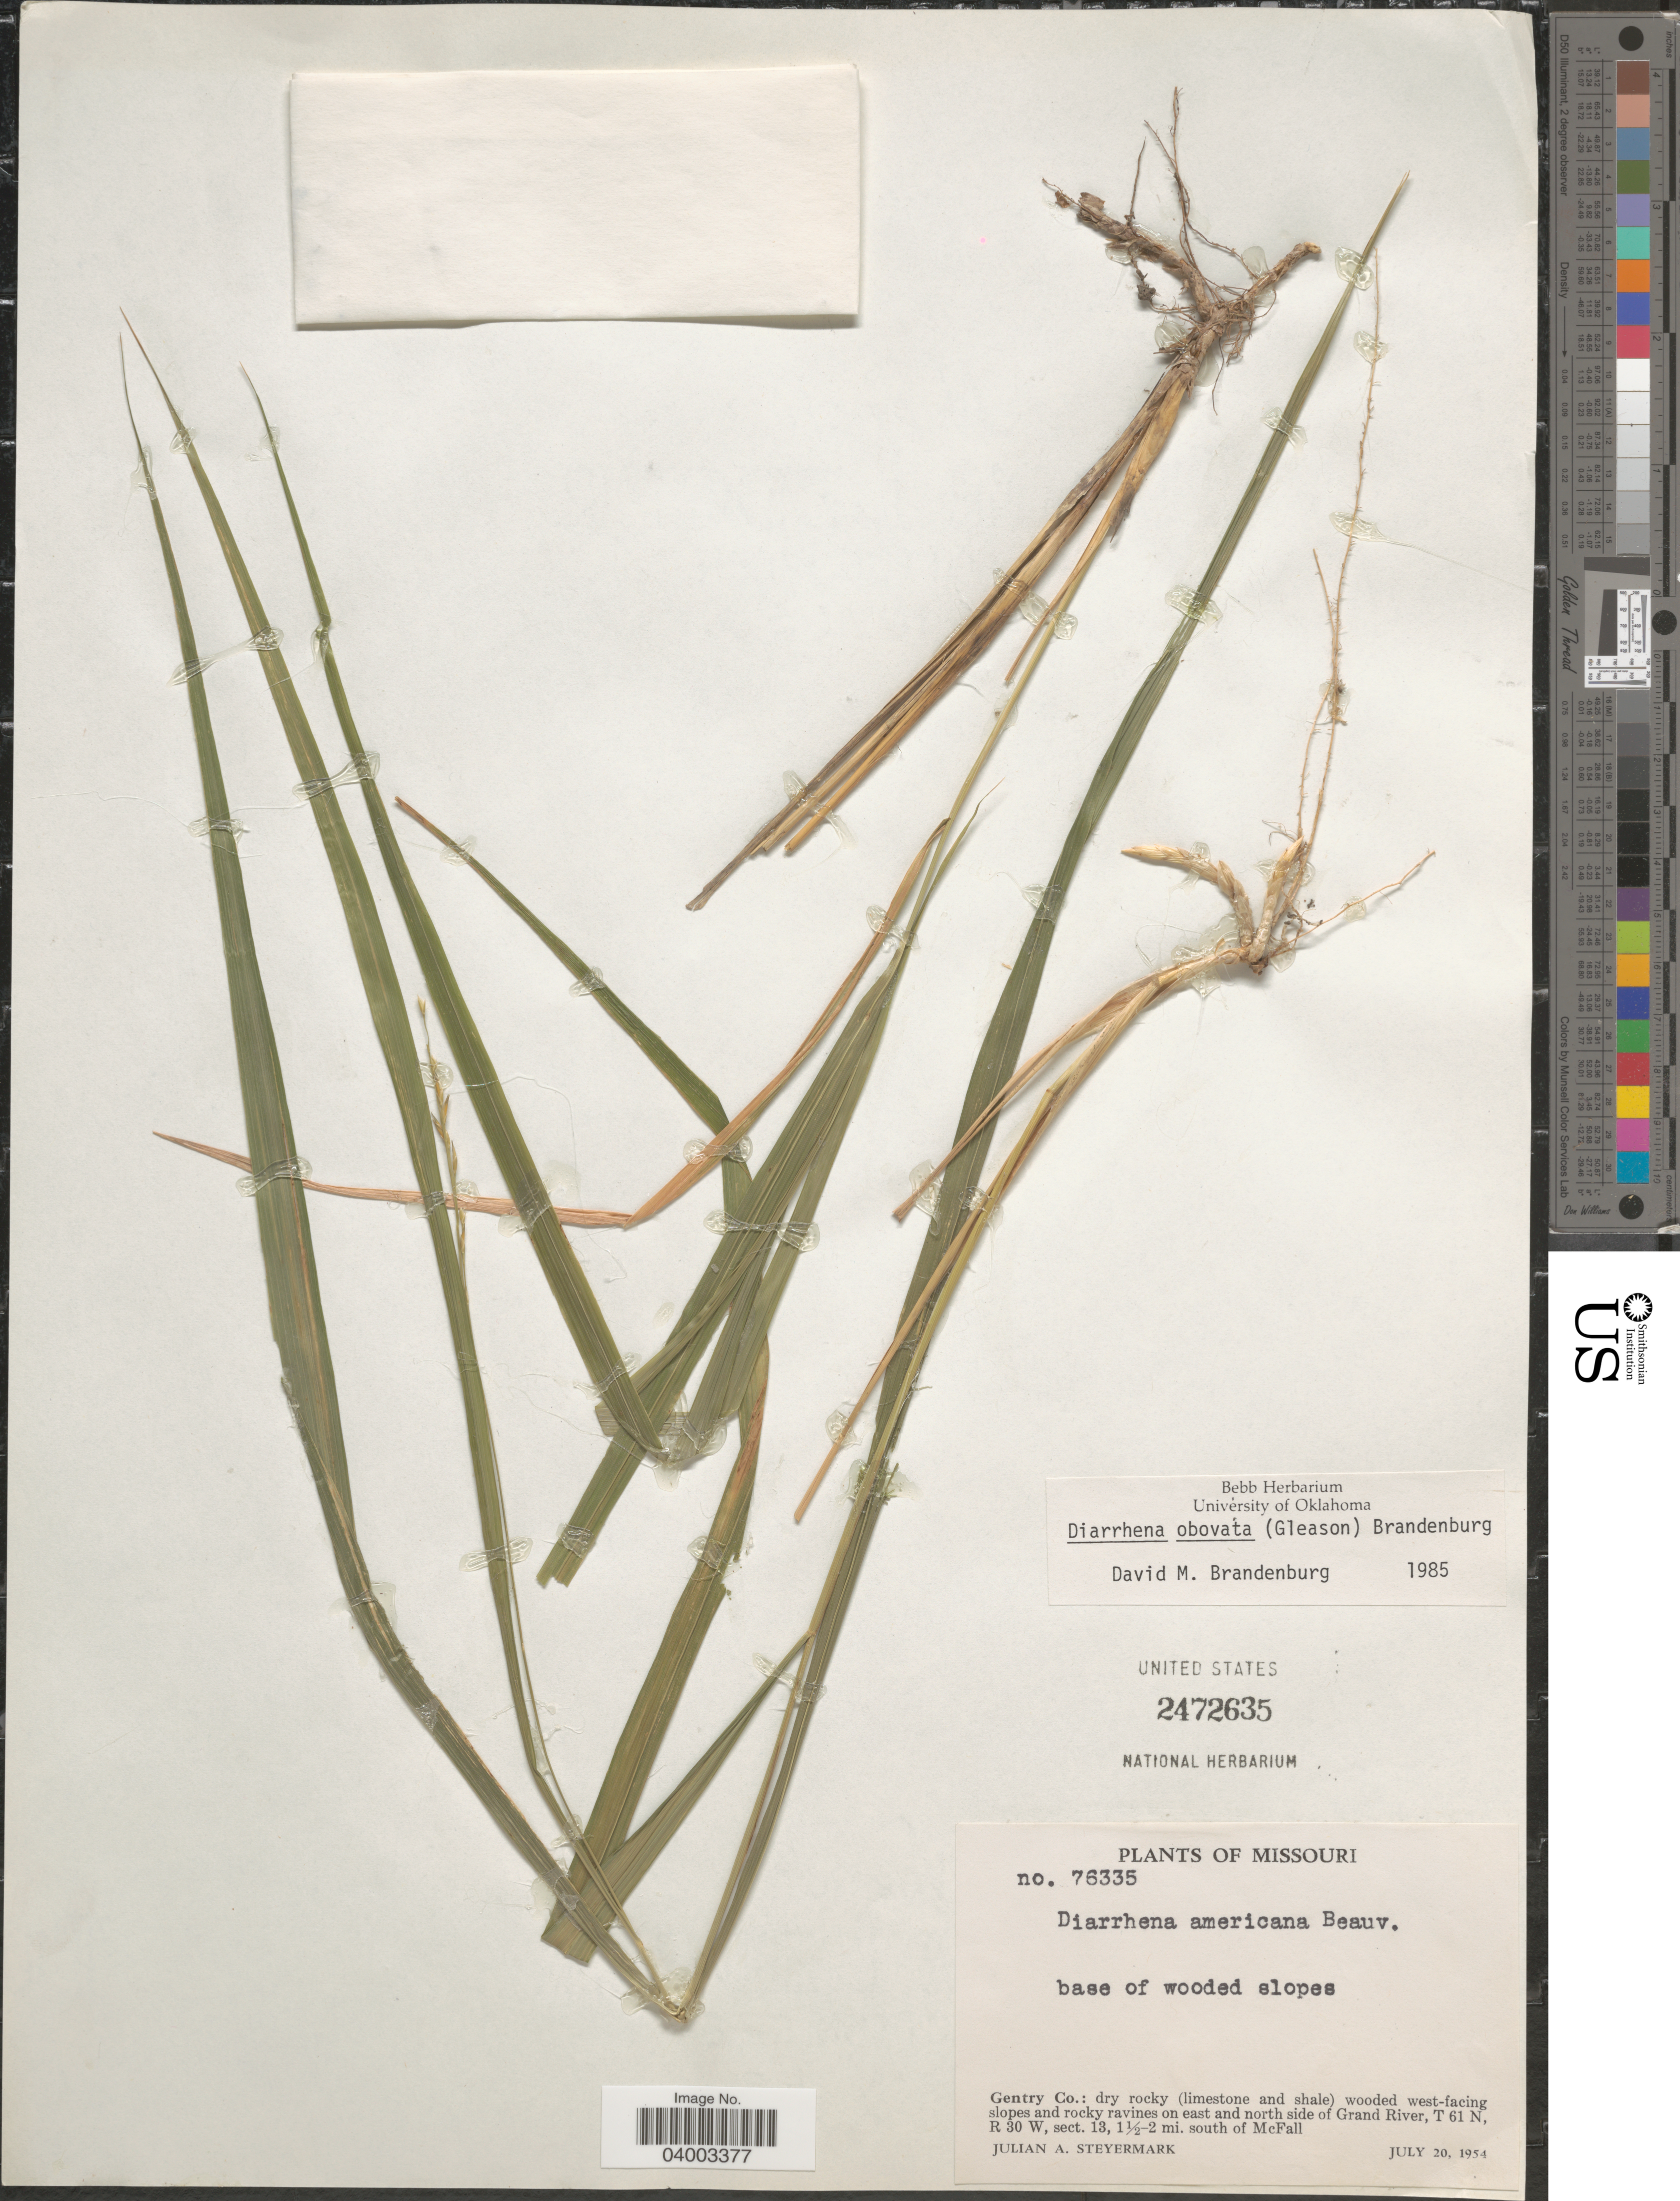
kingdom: Plantae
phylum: Tracheophyta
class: Liliopsida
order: Poales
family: Poaceae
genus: Diarrhena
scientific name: Diarrhena obovata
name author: (Gleason) Brandenburg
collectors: J. Steyermark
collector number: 76335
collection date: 1954-07-20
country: United States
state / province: Missouri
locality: Gentry Co.: dry rocky (limestone and shale) wooded west-facing slopes and rocky ravines on east and north side of Grand River, T 61 N, R 30 W, sect. 13, 1½-2 mi. south of McFall.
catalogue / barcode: US 2472635